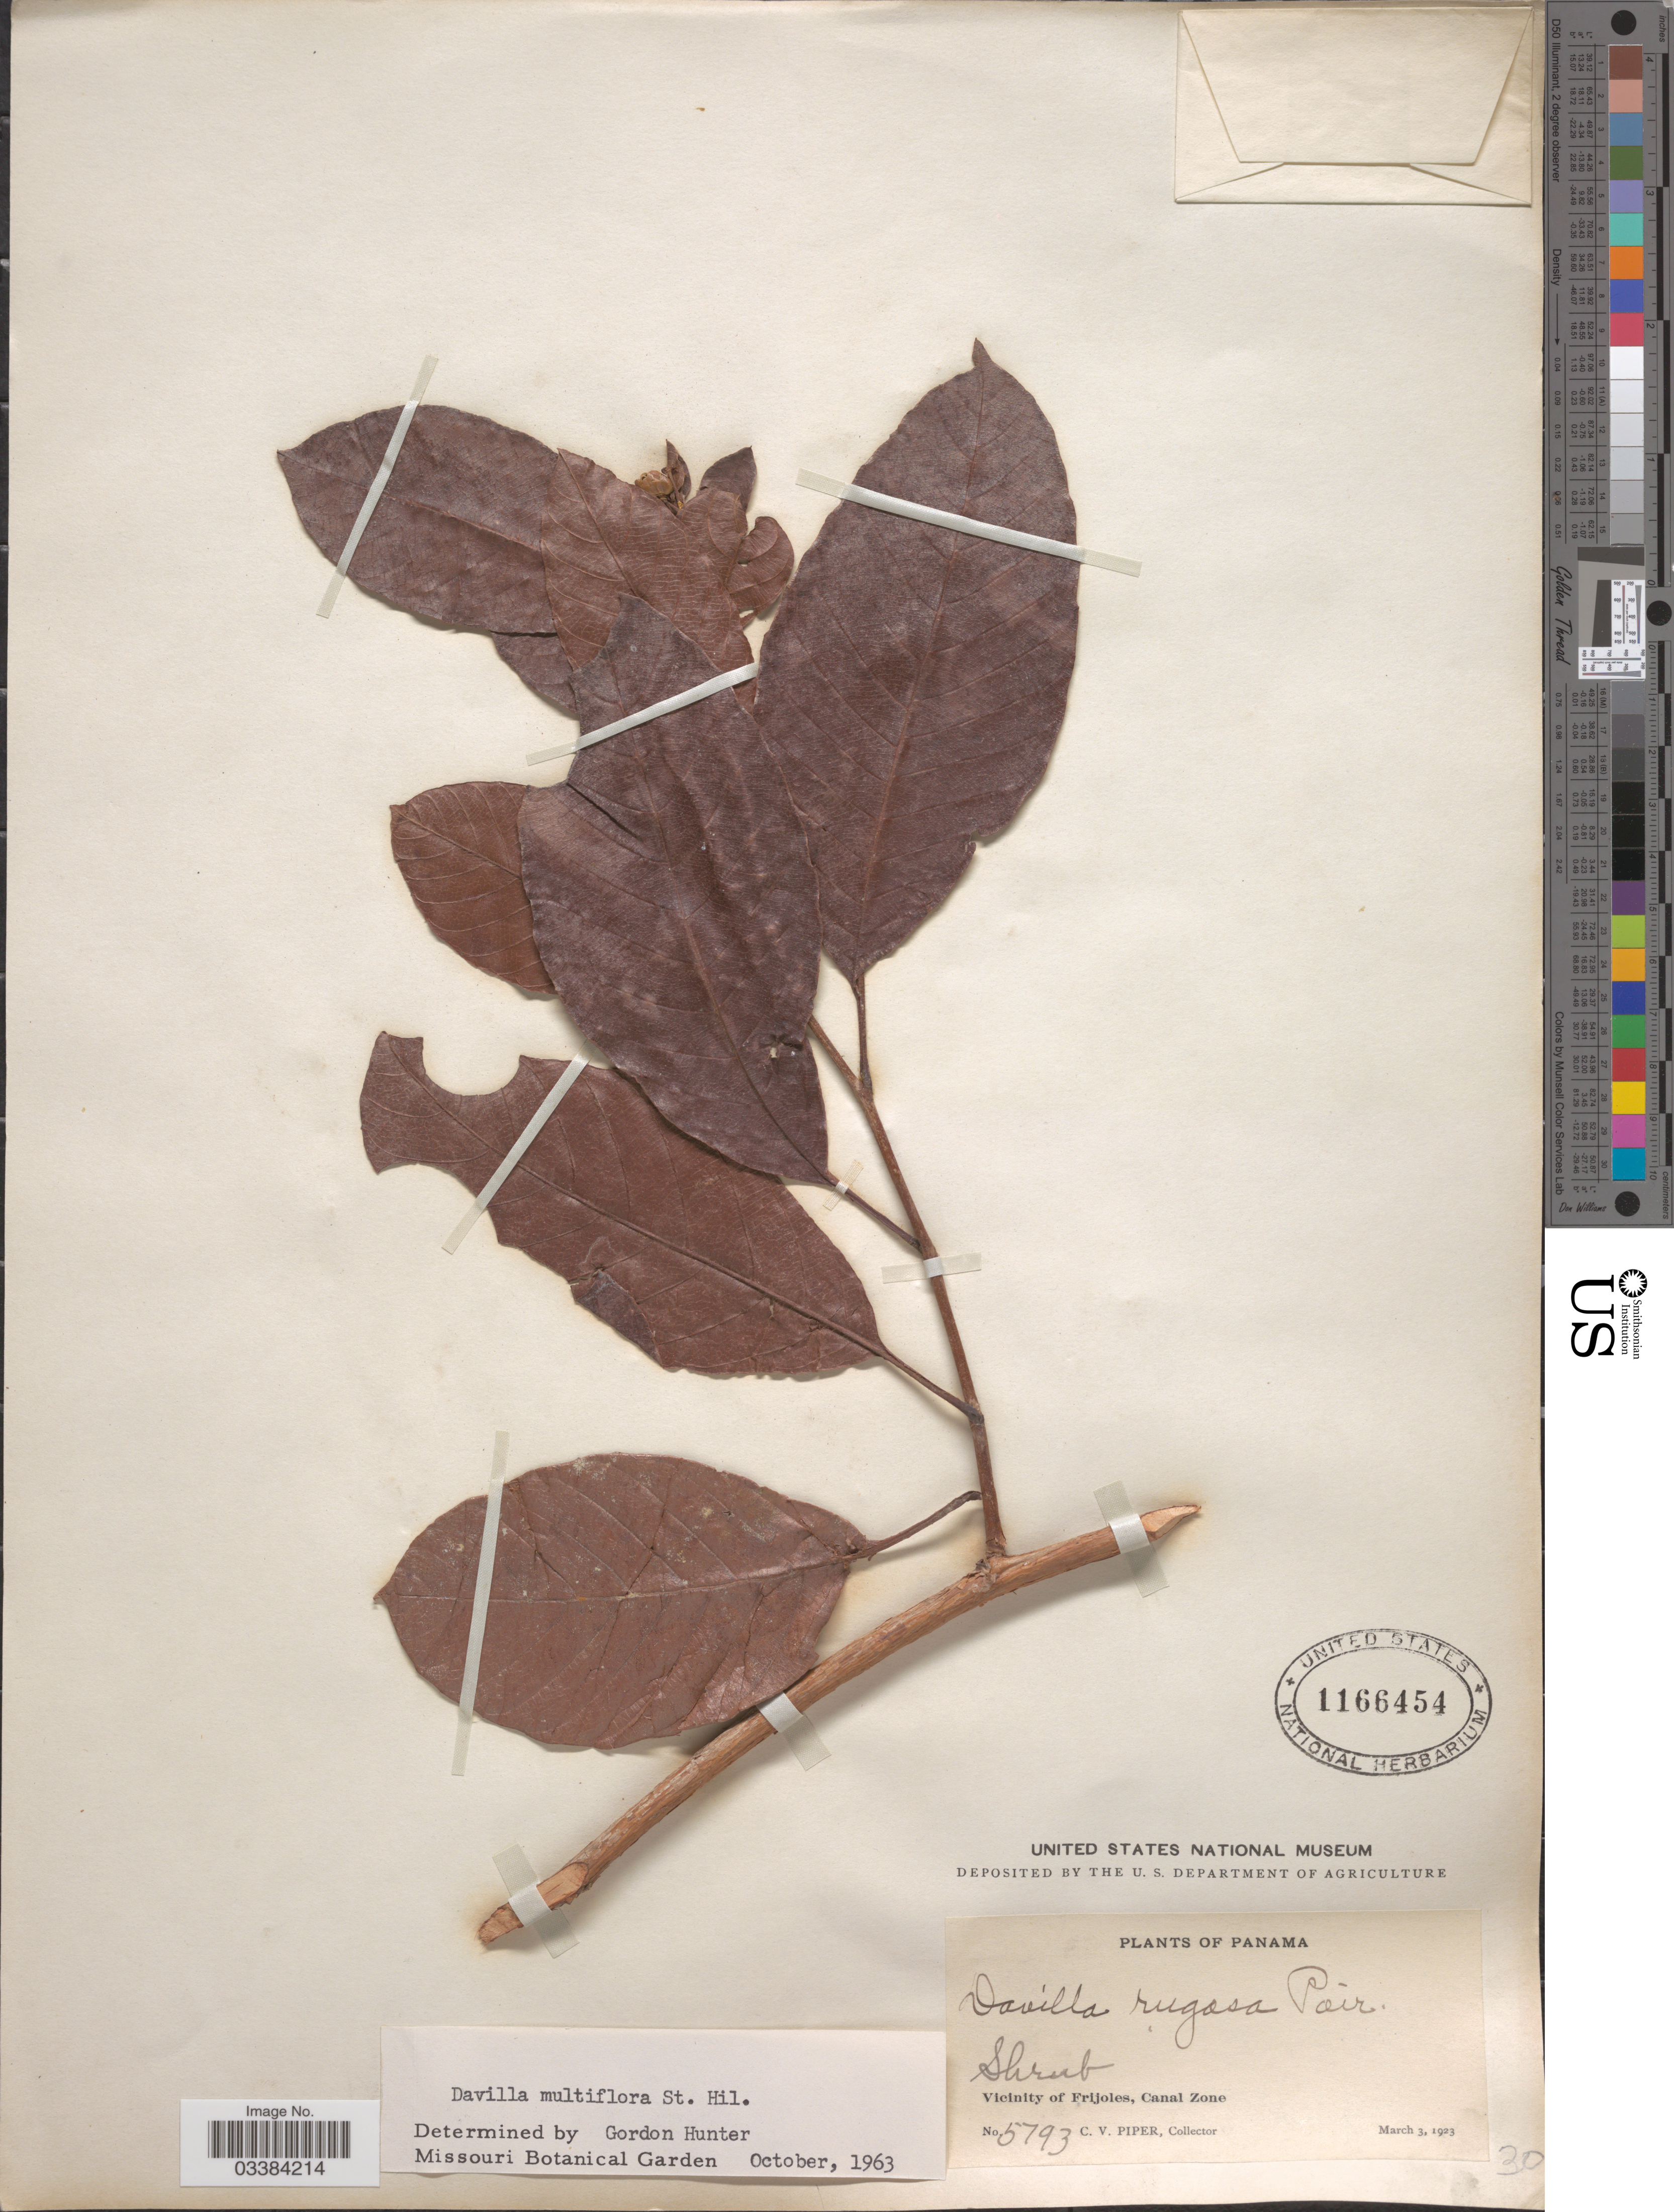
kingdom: Plantae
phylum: Tracheophyta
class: Magnoliopsida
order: Dilleniales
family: Dilleniaceae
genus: Davilla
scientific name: Davilla rugosa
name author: Poir.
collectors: C. V. Piper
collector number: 5793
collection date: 1923-03-03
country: Panama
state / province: Colón / Panamá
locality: Vicinity of Frijoles, Canal Zone.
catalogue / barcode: US 1166454